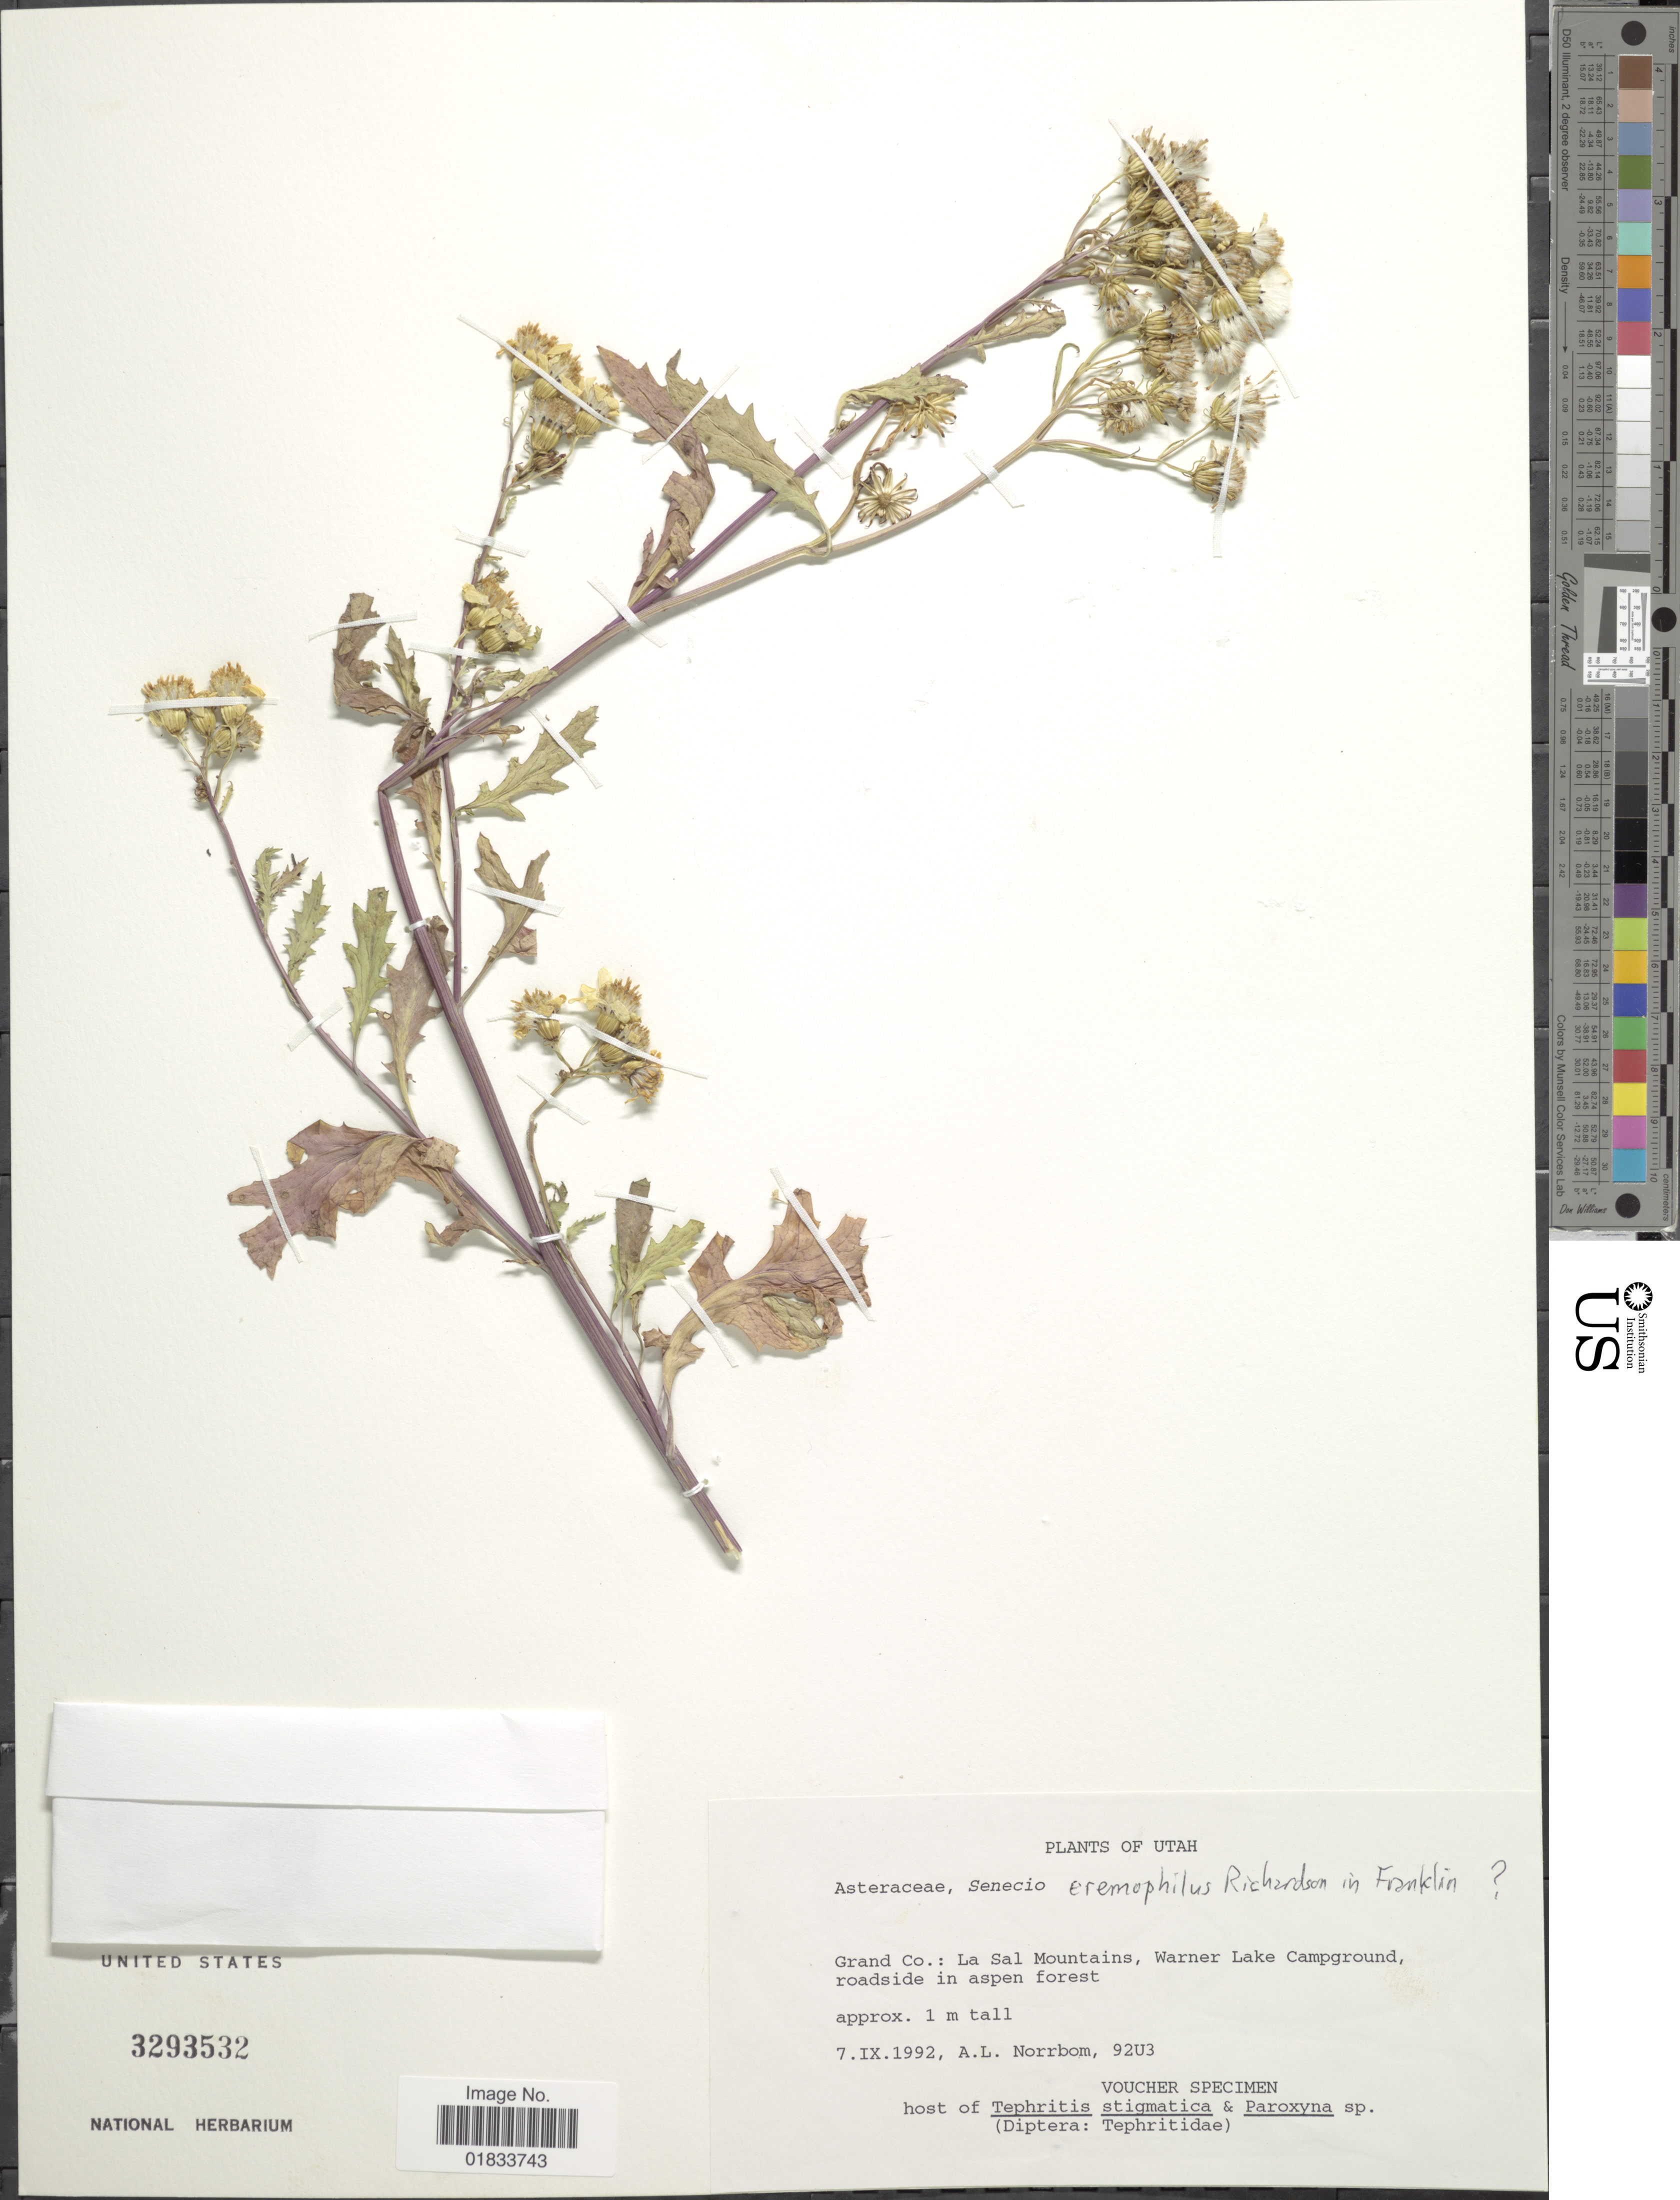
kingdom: Plantae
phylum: Tracheophyta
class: Magnoliopsida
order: Asterales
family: Asteraceae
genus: Senecio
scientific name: Senecio eremophilus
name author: Richardson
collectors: A. L. Norrbom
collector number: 92U3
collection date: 1992-09-07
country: United States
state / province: Utah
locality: Grand Co.: La Sal Mountains, Warner Lake Campground, roadside in aspen forest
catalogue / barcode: US 3293532